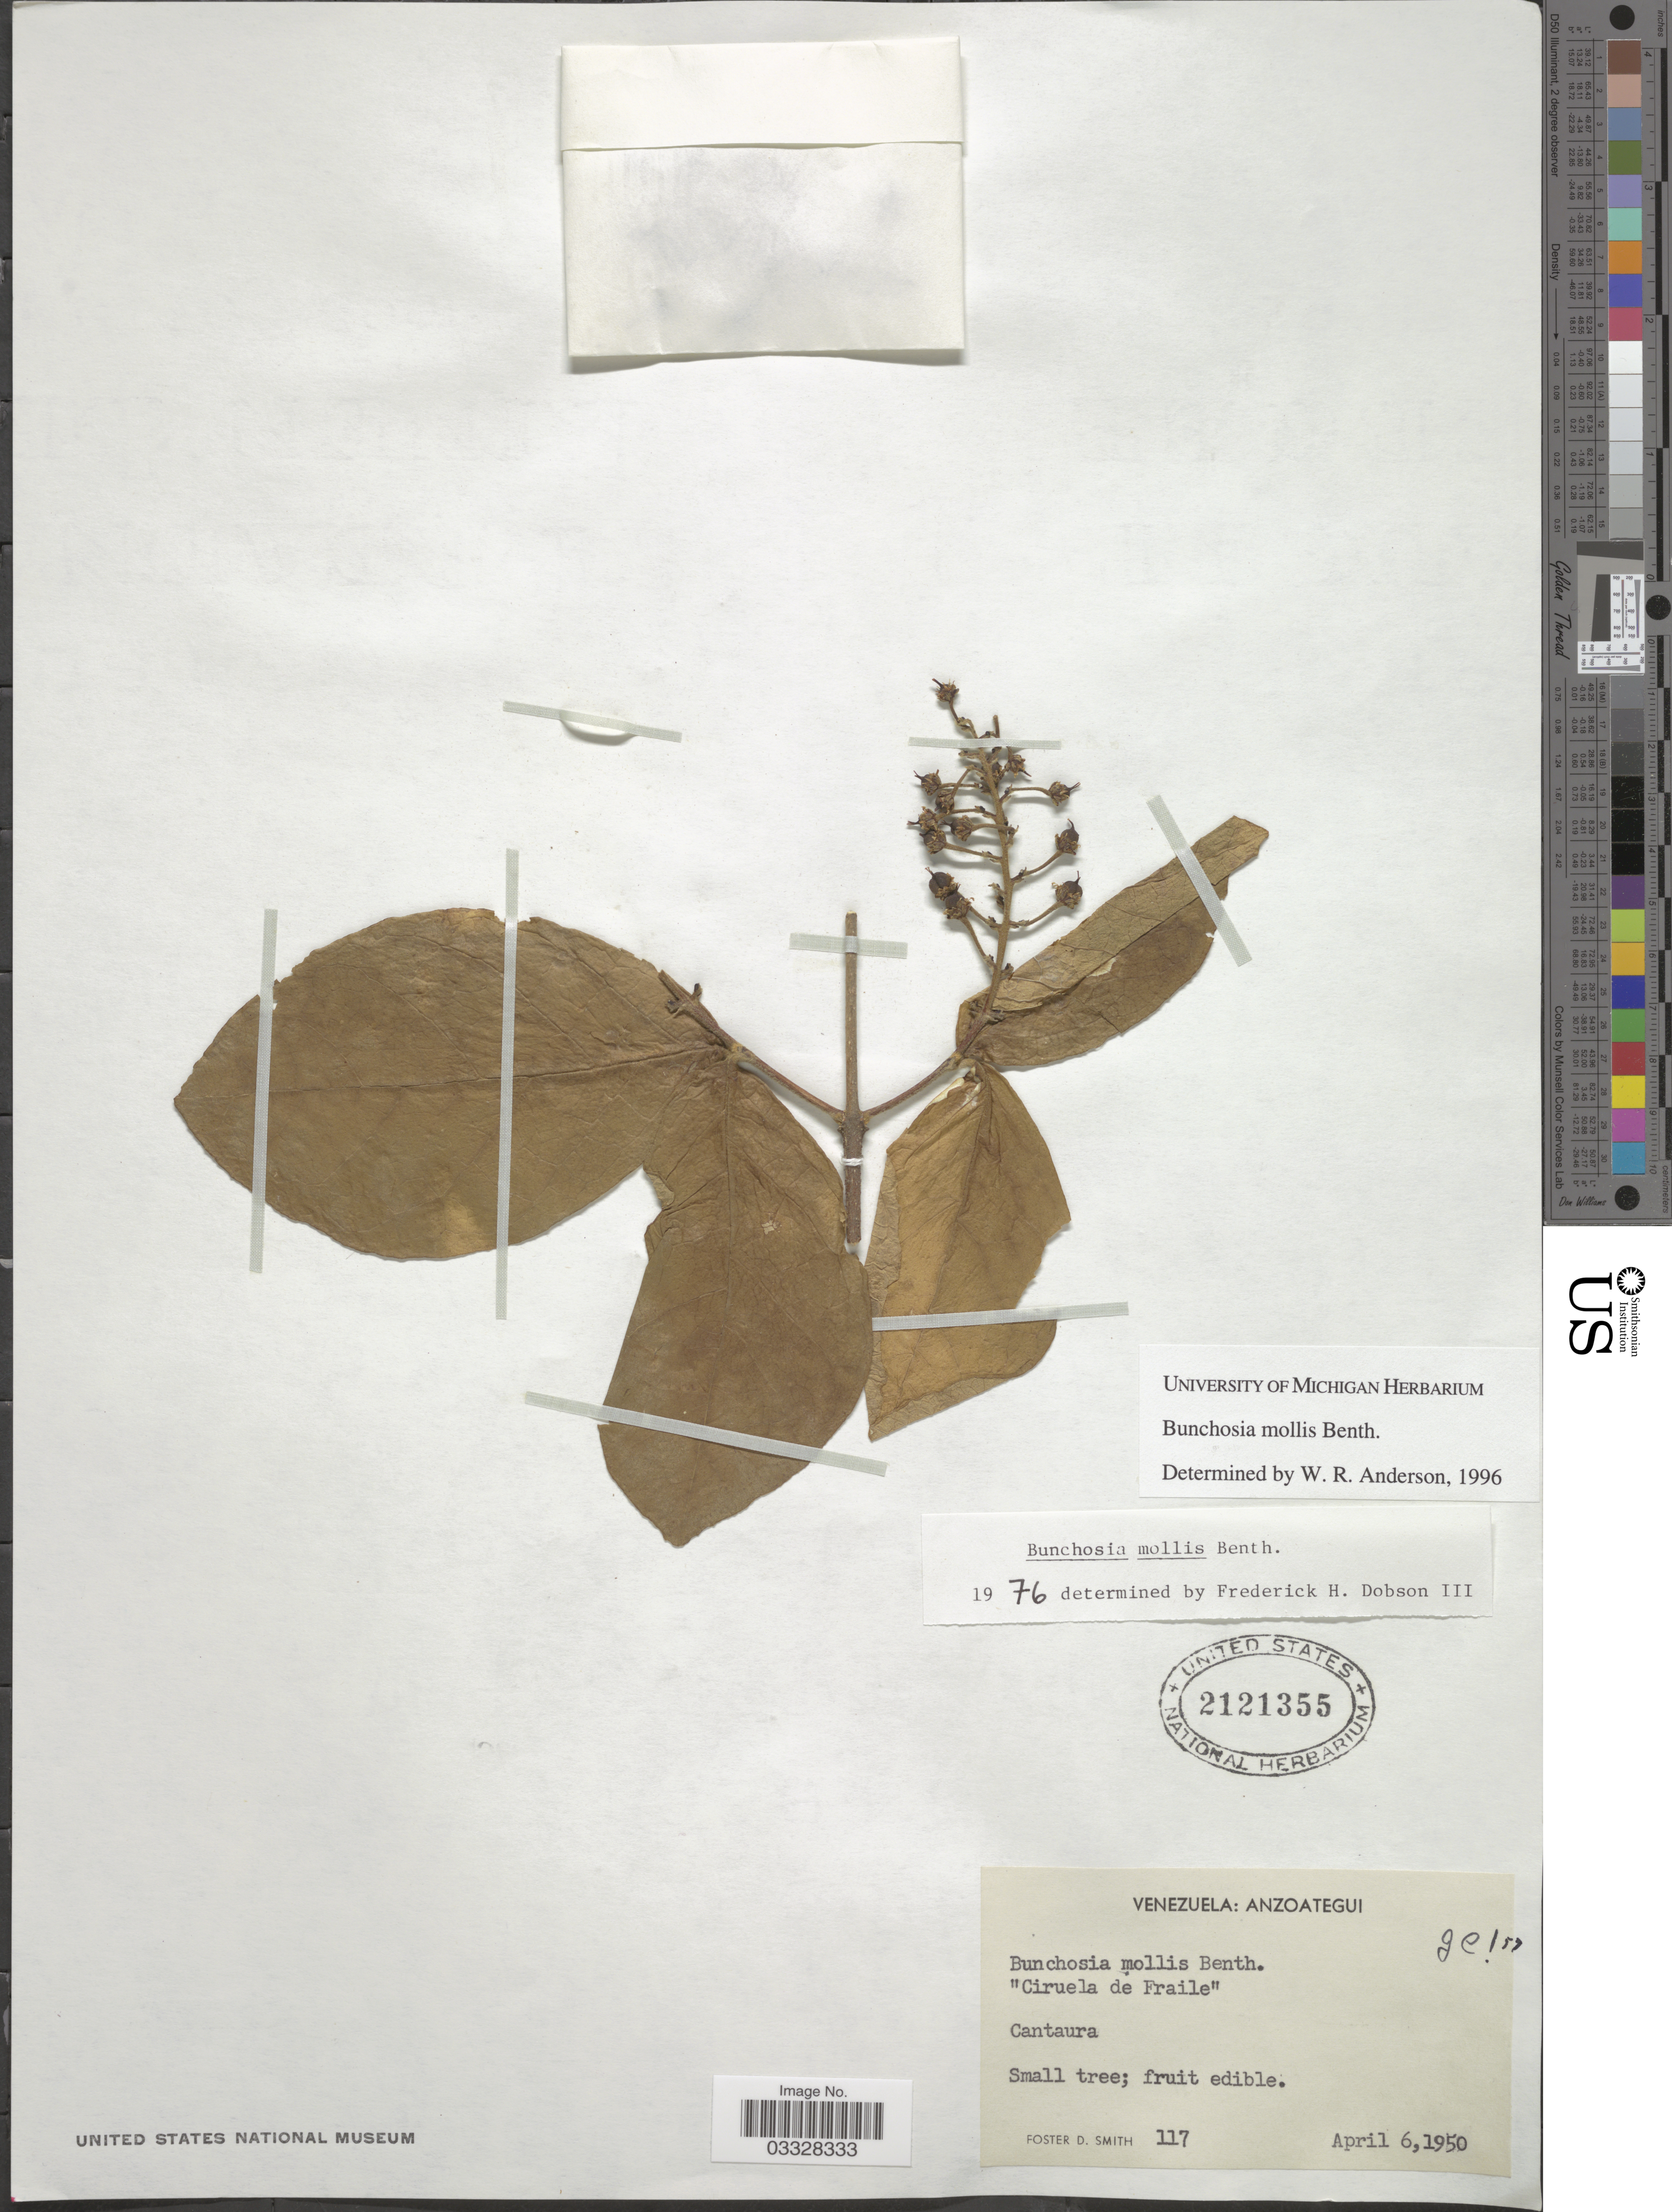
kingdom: Plantae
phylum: Tracheophyta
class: Magnoliopsida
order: Malpighiales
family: Malpighiaceae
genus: Bunchosia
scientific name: Bunchosia mollis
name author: Benth.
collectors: F. Smith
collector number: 117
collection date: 1950-04-06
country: Venezuela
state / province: Anzoategui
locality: Cantaura.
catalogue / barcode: US 2121355